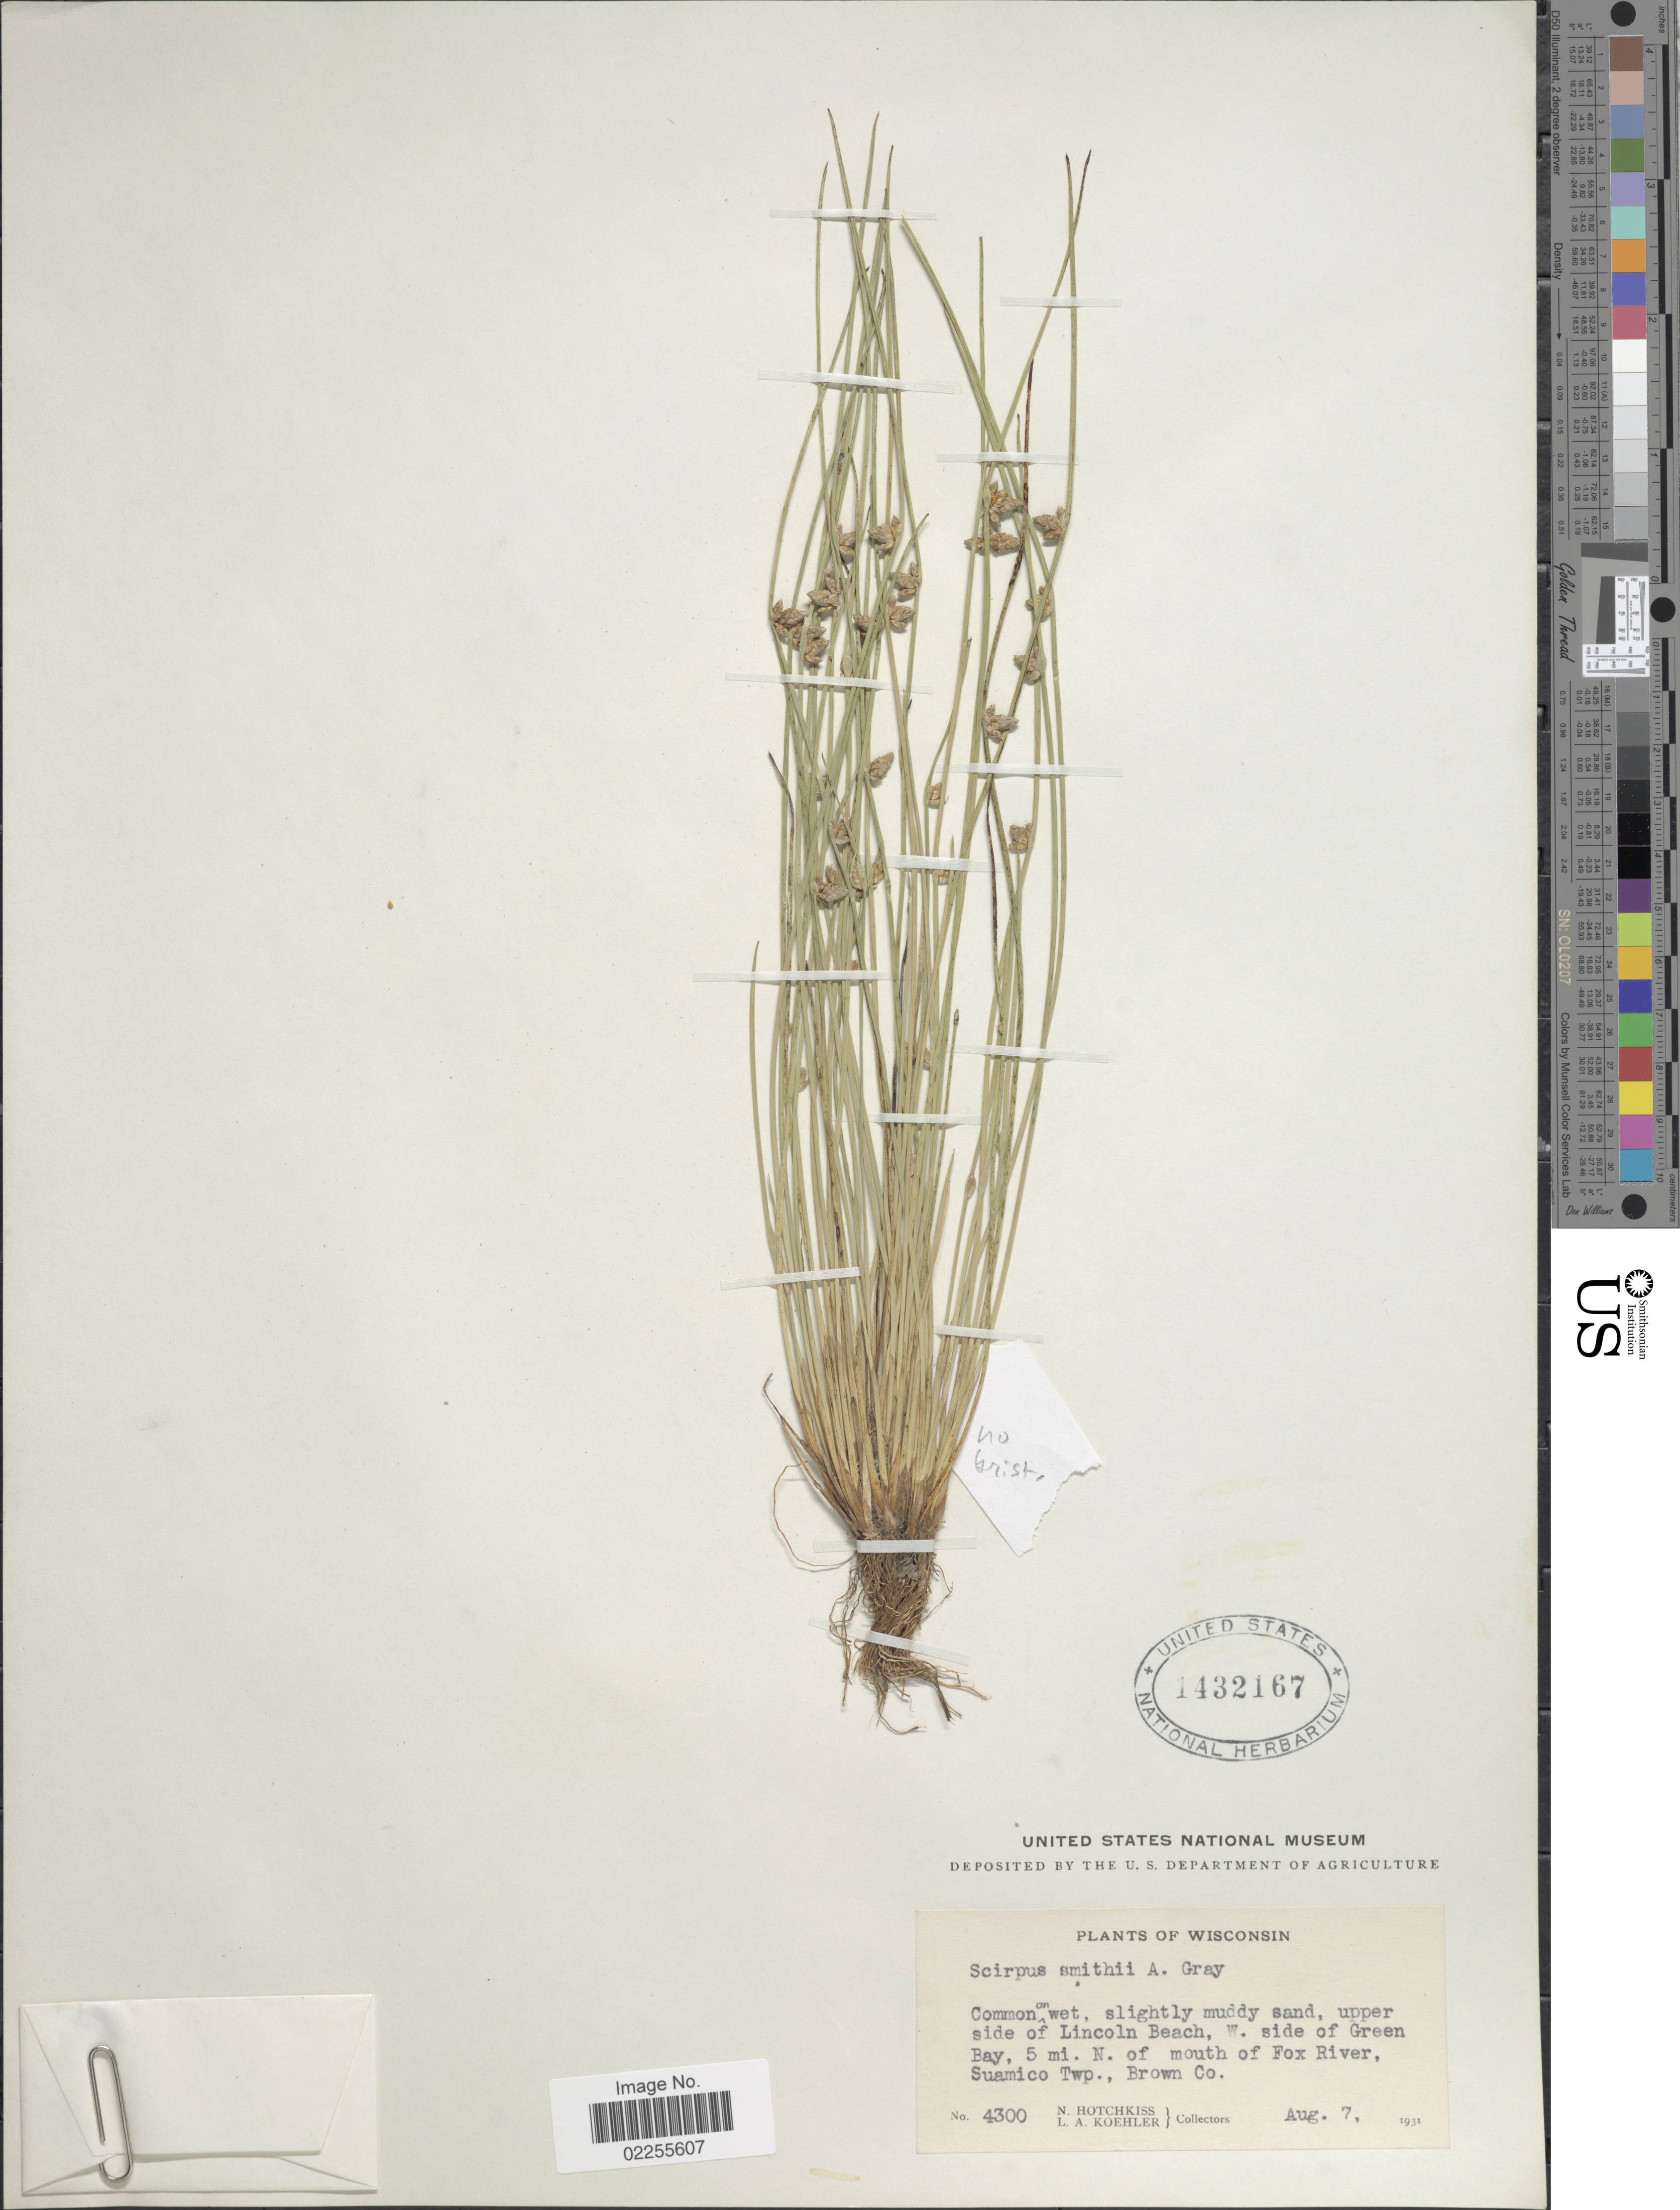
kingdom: Plantae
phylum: Tracheophyta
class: Liliopsida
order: Poales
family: Cyperaceae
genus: Schoenoplectus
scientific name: Schoenoplectus smithii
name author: (A. Gray) Soják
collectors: N. Hotchkiss & L. Koehler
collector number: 4300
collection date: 1931-08-07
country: United States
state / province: Wisconsin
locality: Common on wet, slightly muddy sand, upper side of Lincoln Beach, W. side of Green Bay, 5 mi. N. of mouth of Fox River, Suamico Twp., Brown Co.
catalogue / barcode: US 1432167